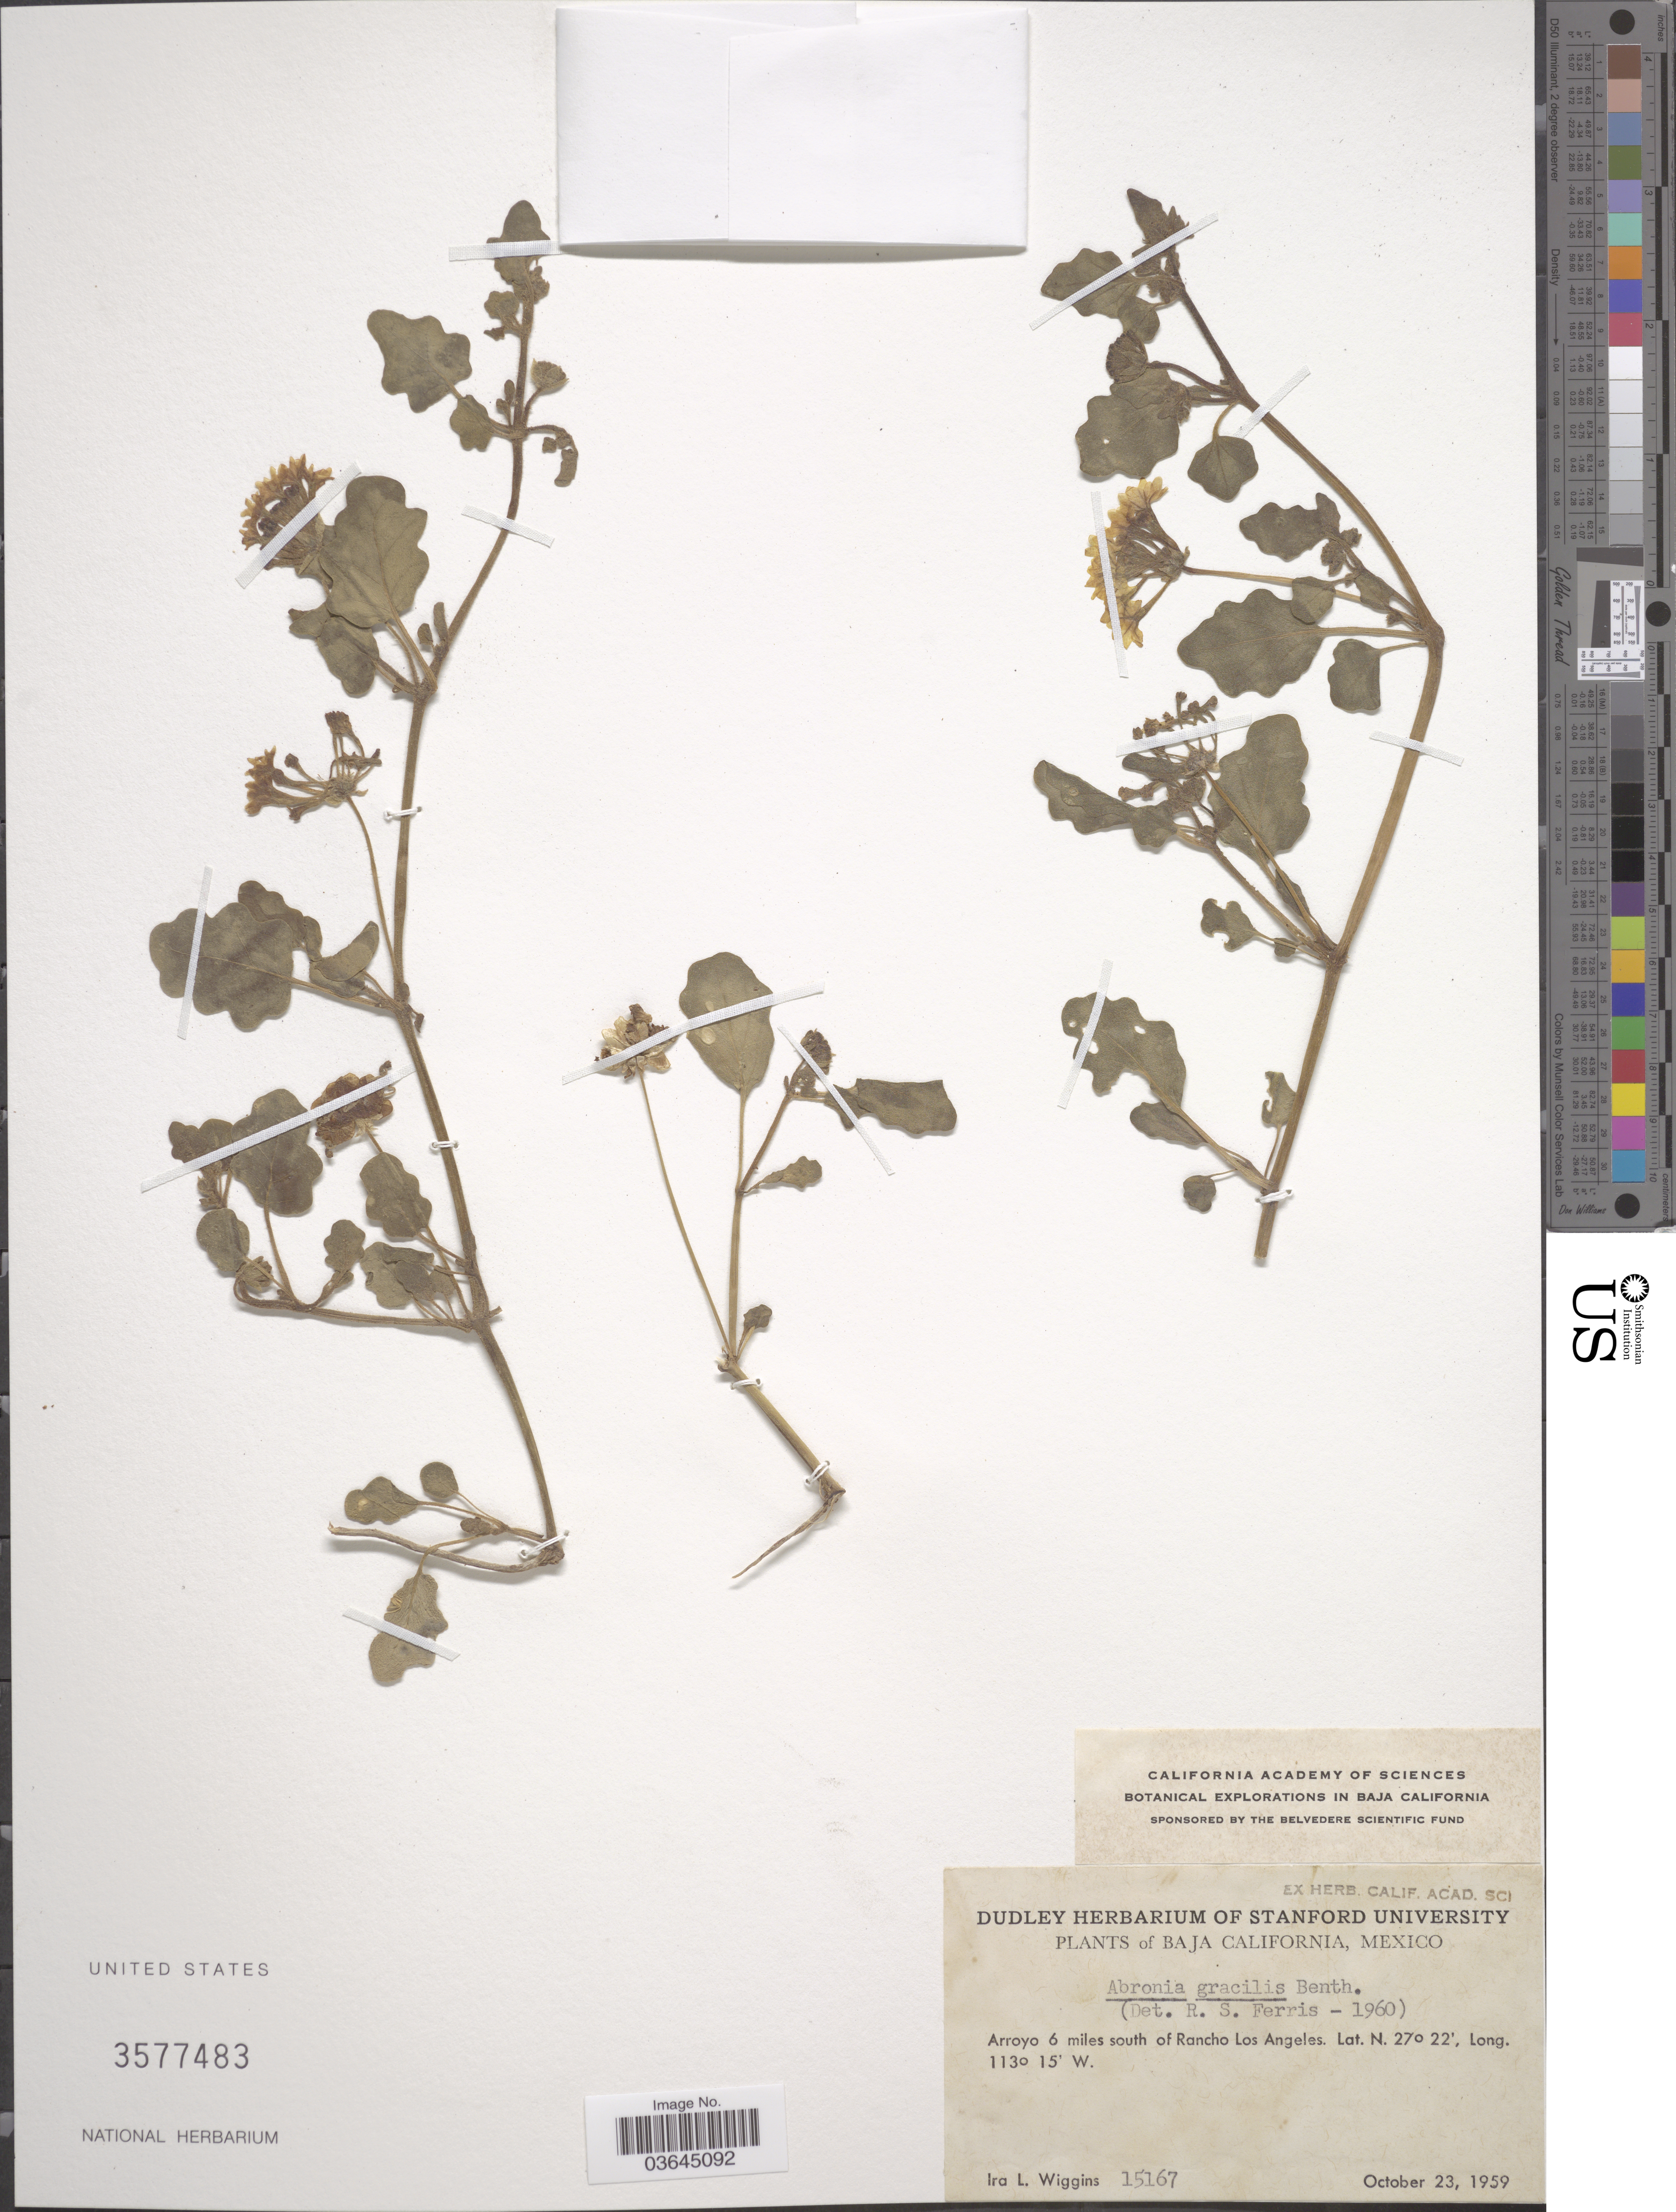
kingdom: Plantae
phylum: Tracheophyta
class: Magnoliopsida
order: Caryophyllales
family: Nyctaginaceae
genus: Abronia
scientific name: Abronia gracilis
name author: Benth.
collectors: I. L. Wiggins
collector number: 15167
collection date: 1959-10-23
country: Mexico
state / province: Baja California Sur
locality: Arroyo 6 miles south of Rancho Los Angeles.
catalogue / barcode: US 3577483